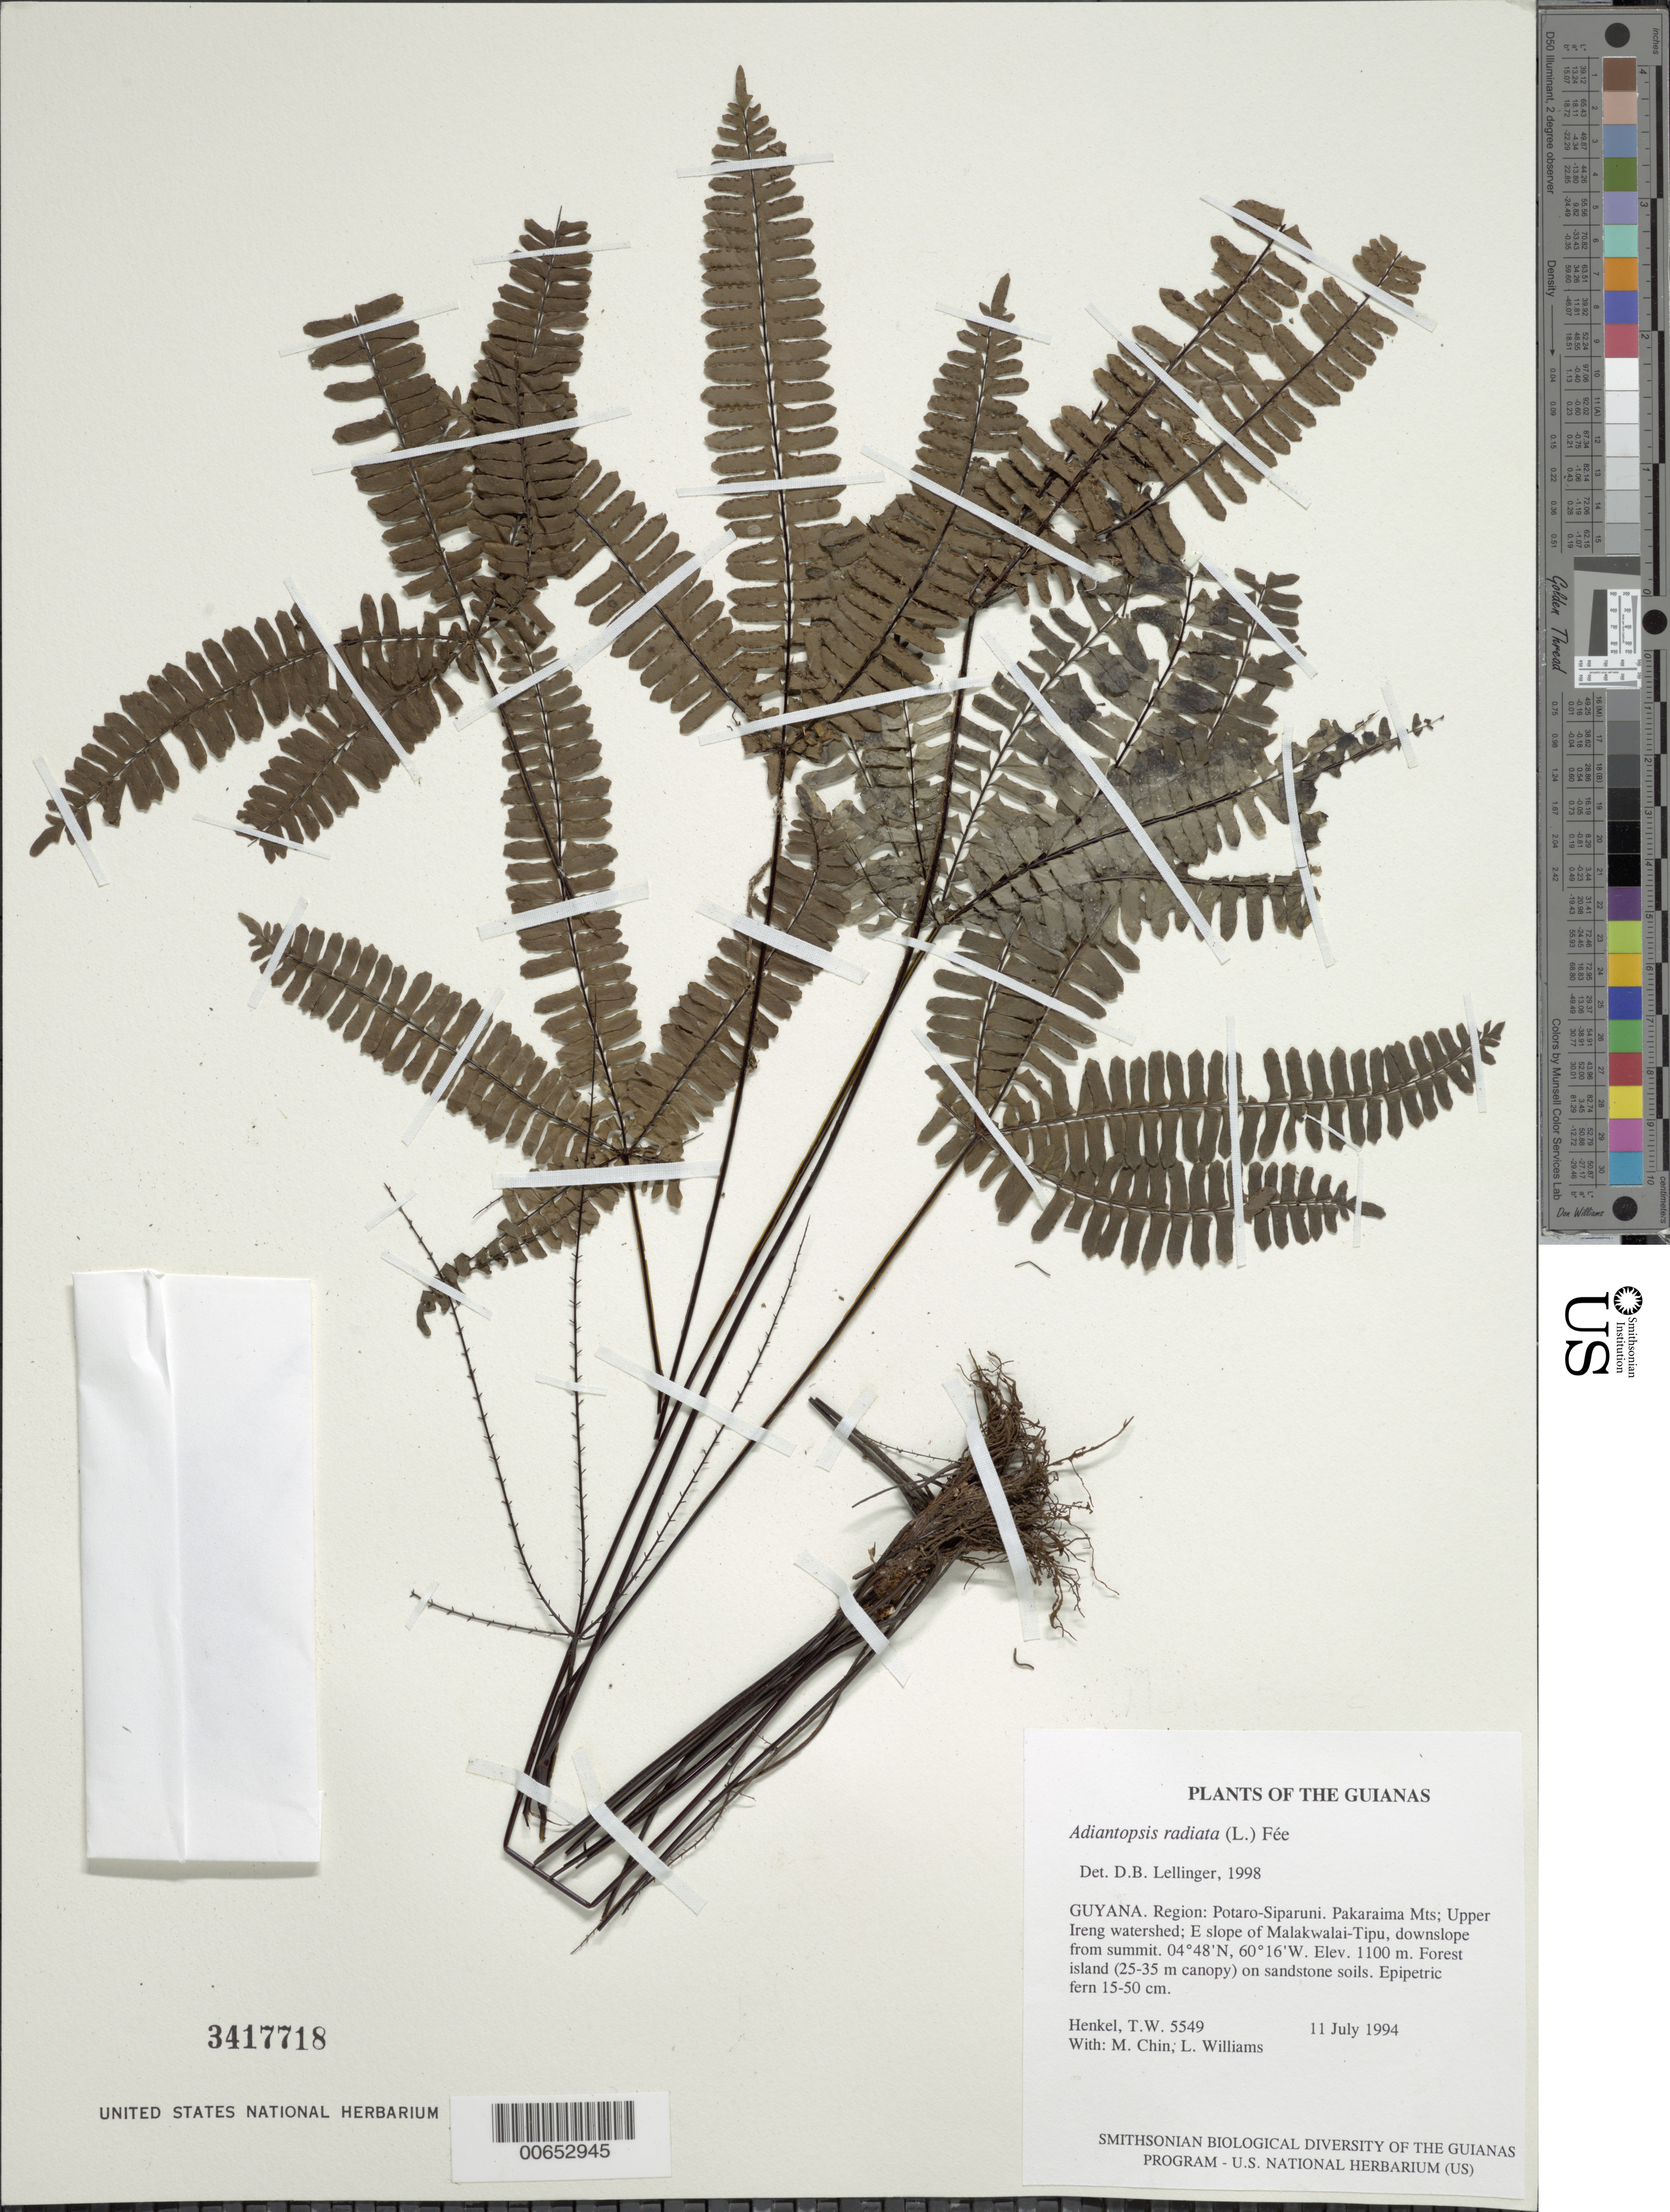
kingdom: Plantae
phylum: Tracheophyta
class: Polypodiopsida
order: Polypodiales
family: Pteridaceae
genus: Adiantopsis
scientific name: Adiantopsis radiata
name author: (L.) Fée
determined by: Lellinger, David B., (BOT), Smithsonian Institution - National Museum of Natural History (UNITED STATES)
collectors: T. Henkel, M. Chin & L. Williams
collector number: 5549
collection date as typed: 11 July 1994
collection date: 1994-07-11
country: Guyana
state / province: Potaro-Siparuni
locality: Pakaraima Mts; Upper Ireng watershed; E slope of Malakwalai-Tipu, downslope from summit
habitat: Forest island (25-35 m canopy) on sandstone soils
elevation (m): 1100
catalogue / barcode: US 3417718